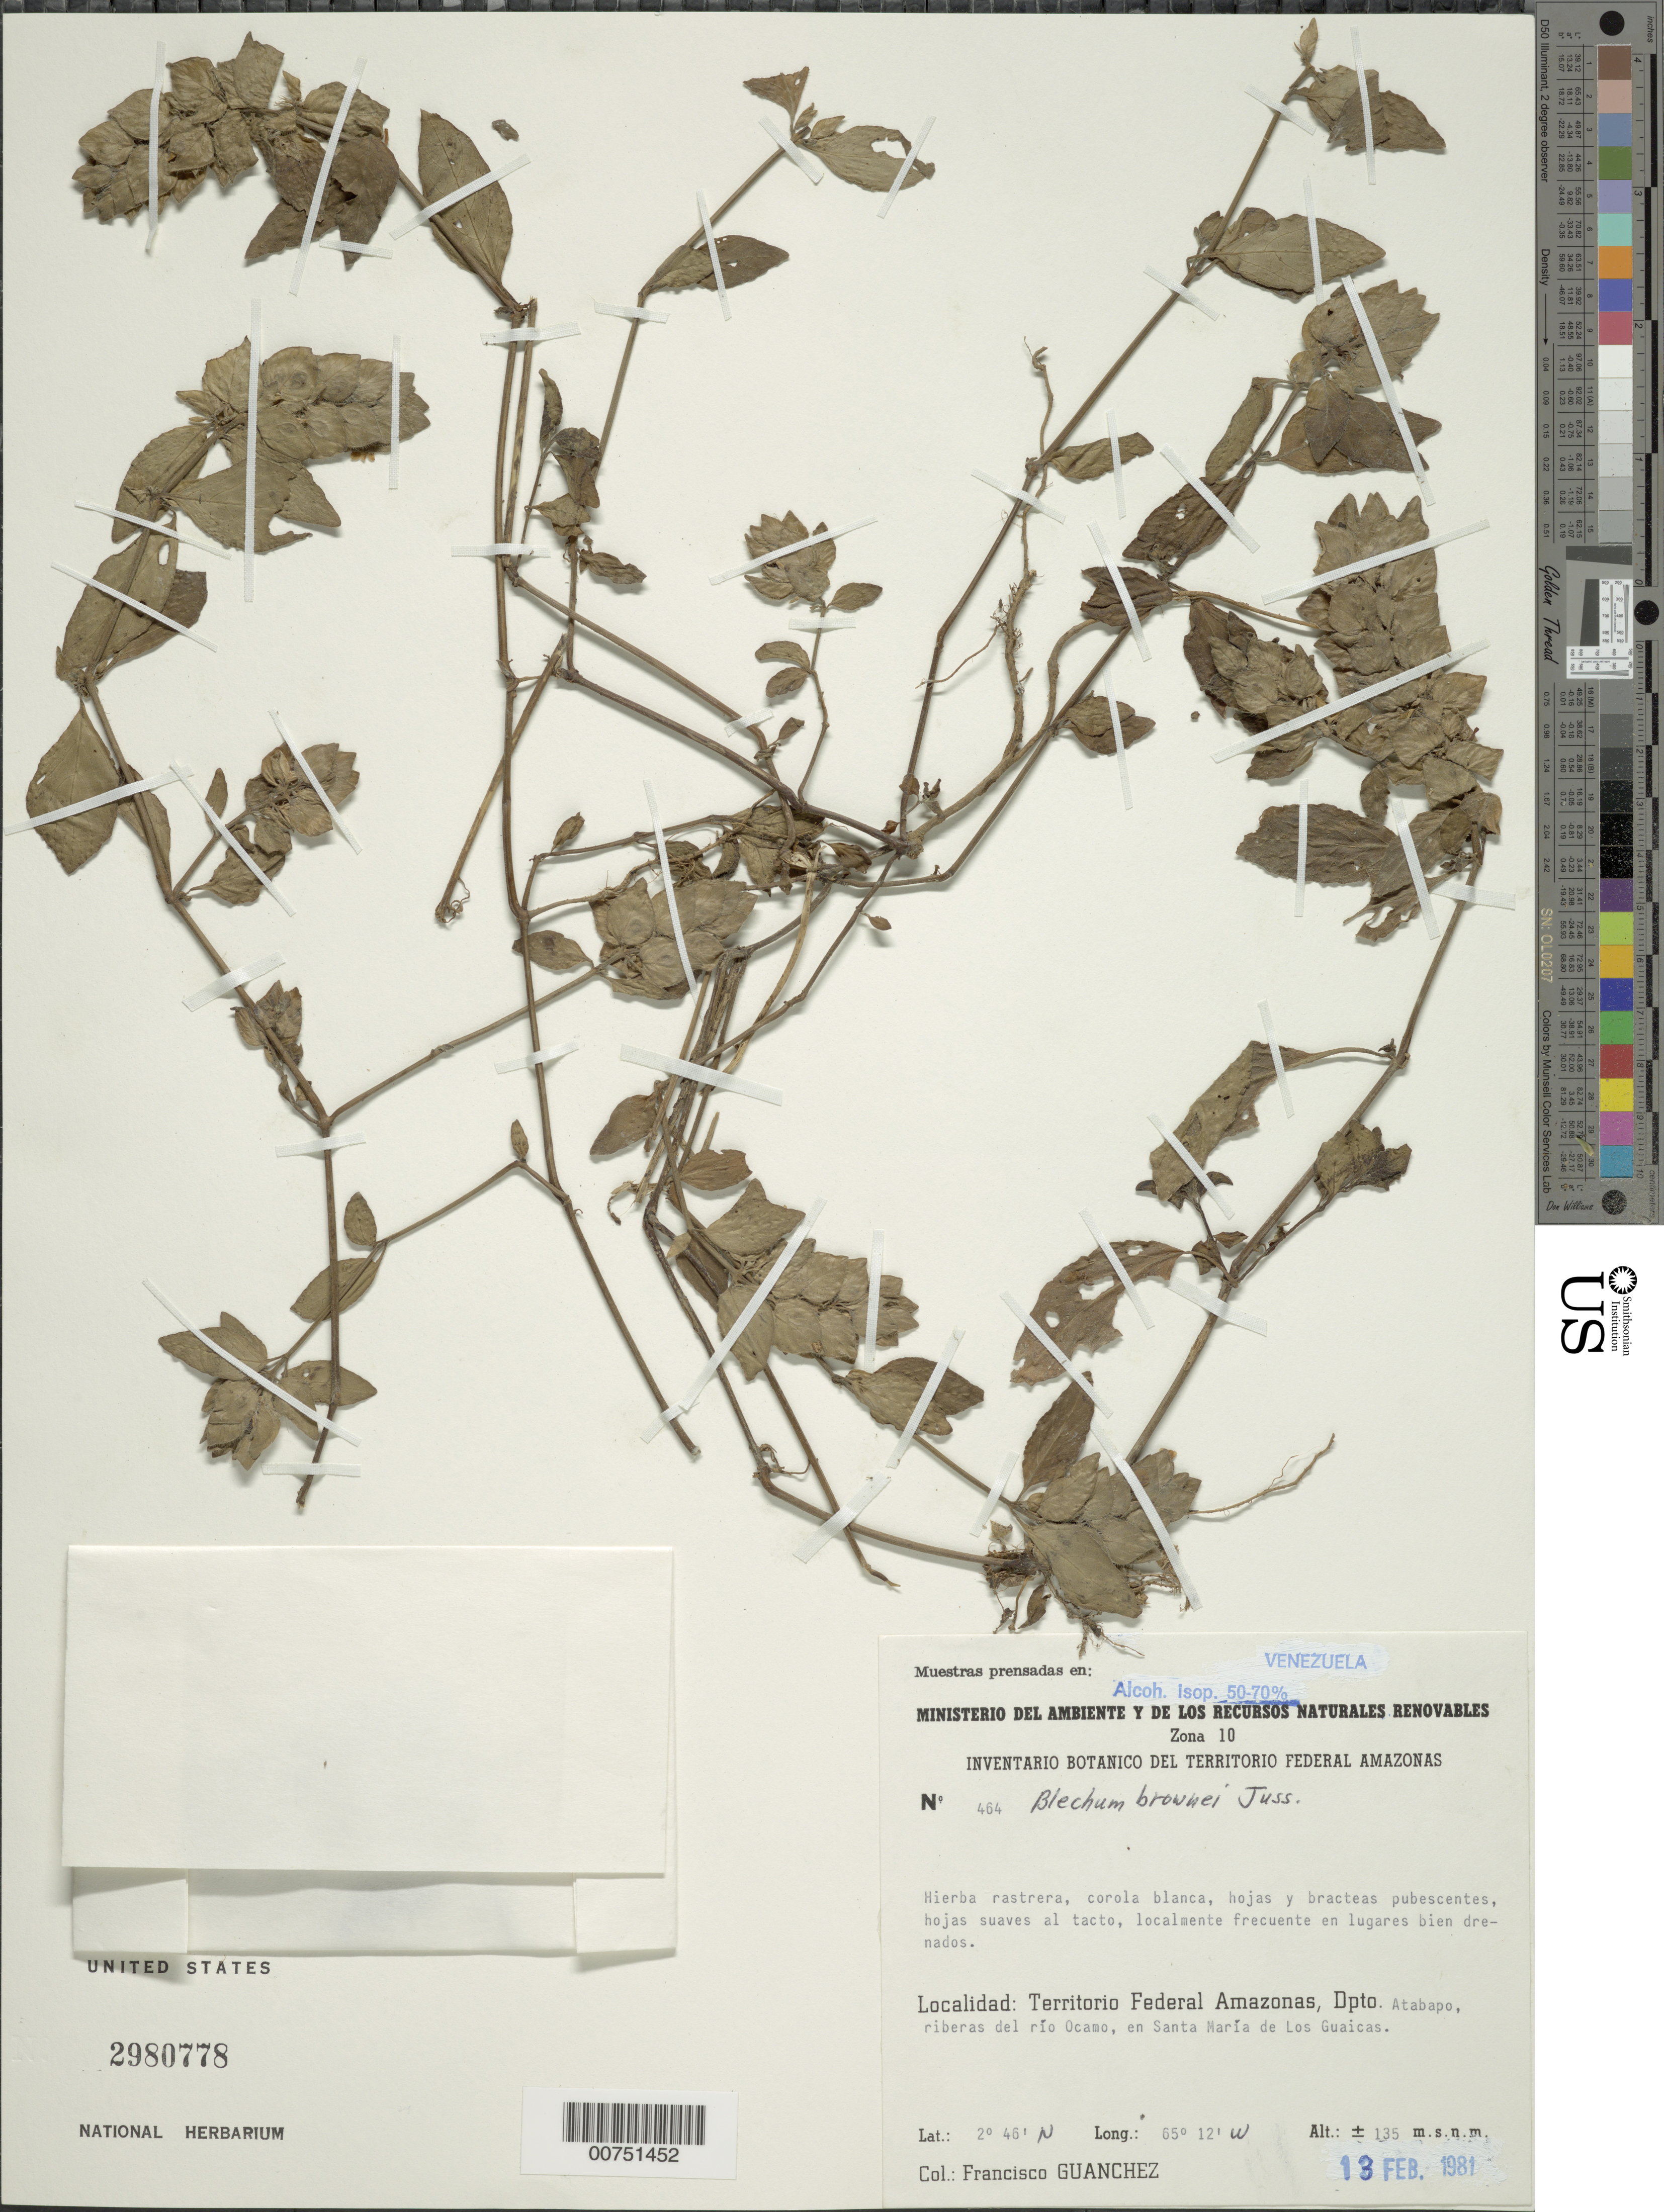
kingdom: Plantae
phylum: Tracheophyta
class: Magnoliopsida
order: Lamiales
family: Acanthaceae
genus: Blechum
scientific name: Blechum brownei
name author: Juss.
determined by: Wasshausen, Dieter C., (BOT), Smithsonian Institution - National Museum of Natural History (UNITED STATES)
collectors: F. Guánchez M.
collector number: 464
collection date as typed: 13-Feb-81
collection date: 1981-02-13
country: Venezuela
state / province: Amazonas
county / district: Atabapo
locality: Río Ocamo, en Santa María de Los Guaicas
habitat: Riberas del rio, en lugares bien drenados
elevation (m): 135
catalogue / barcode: US 2980778